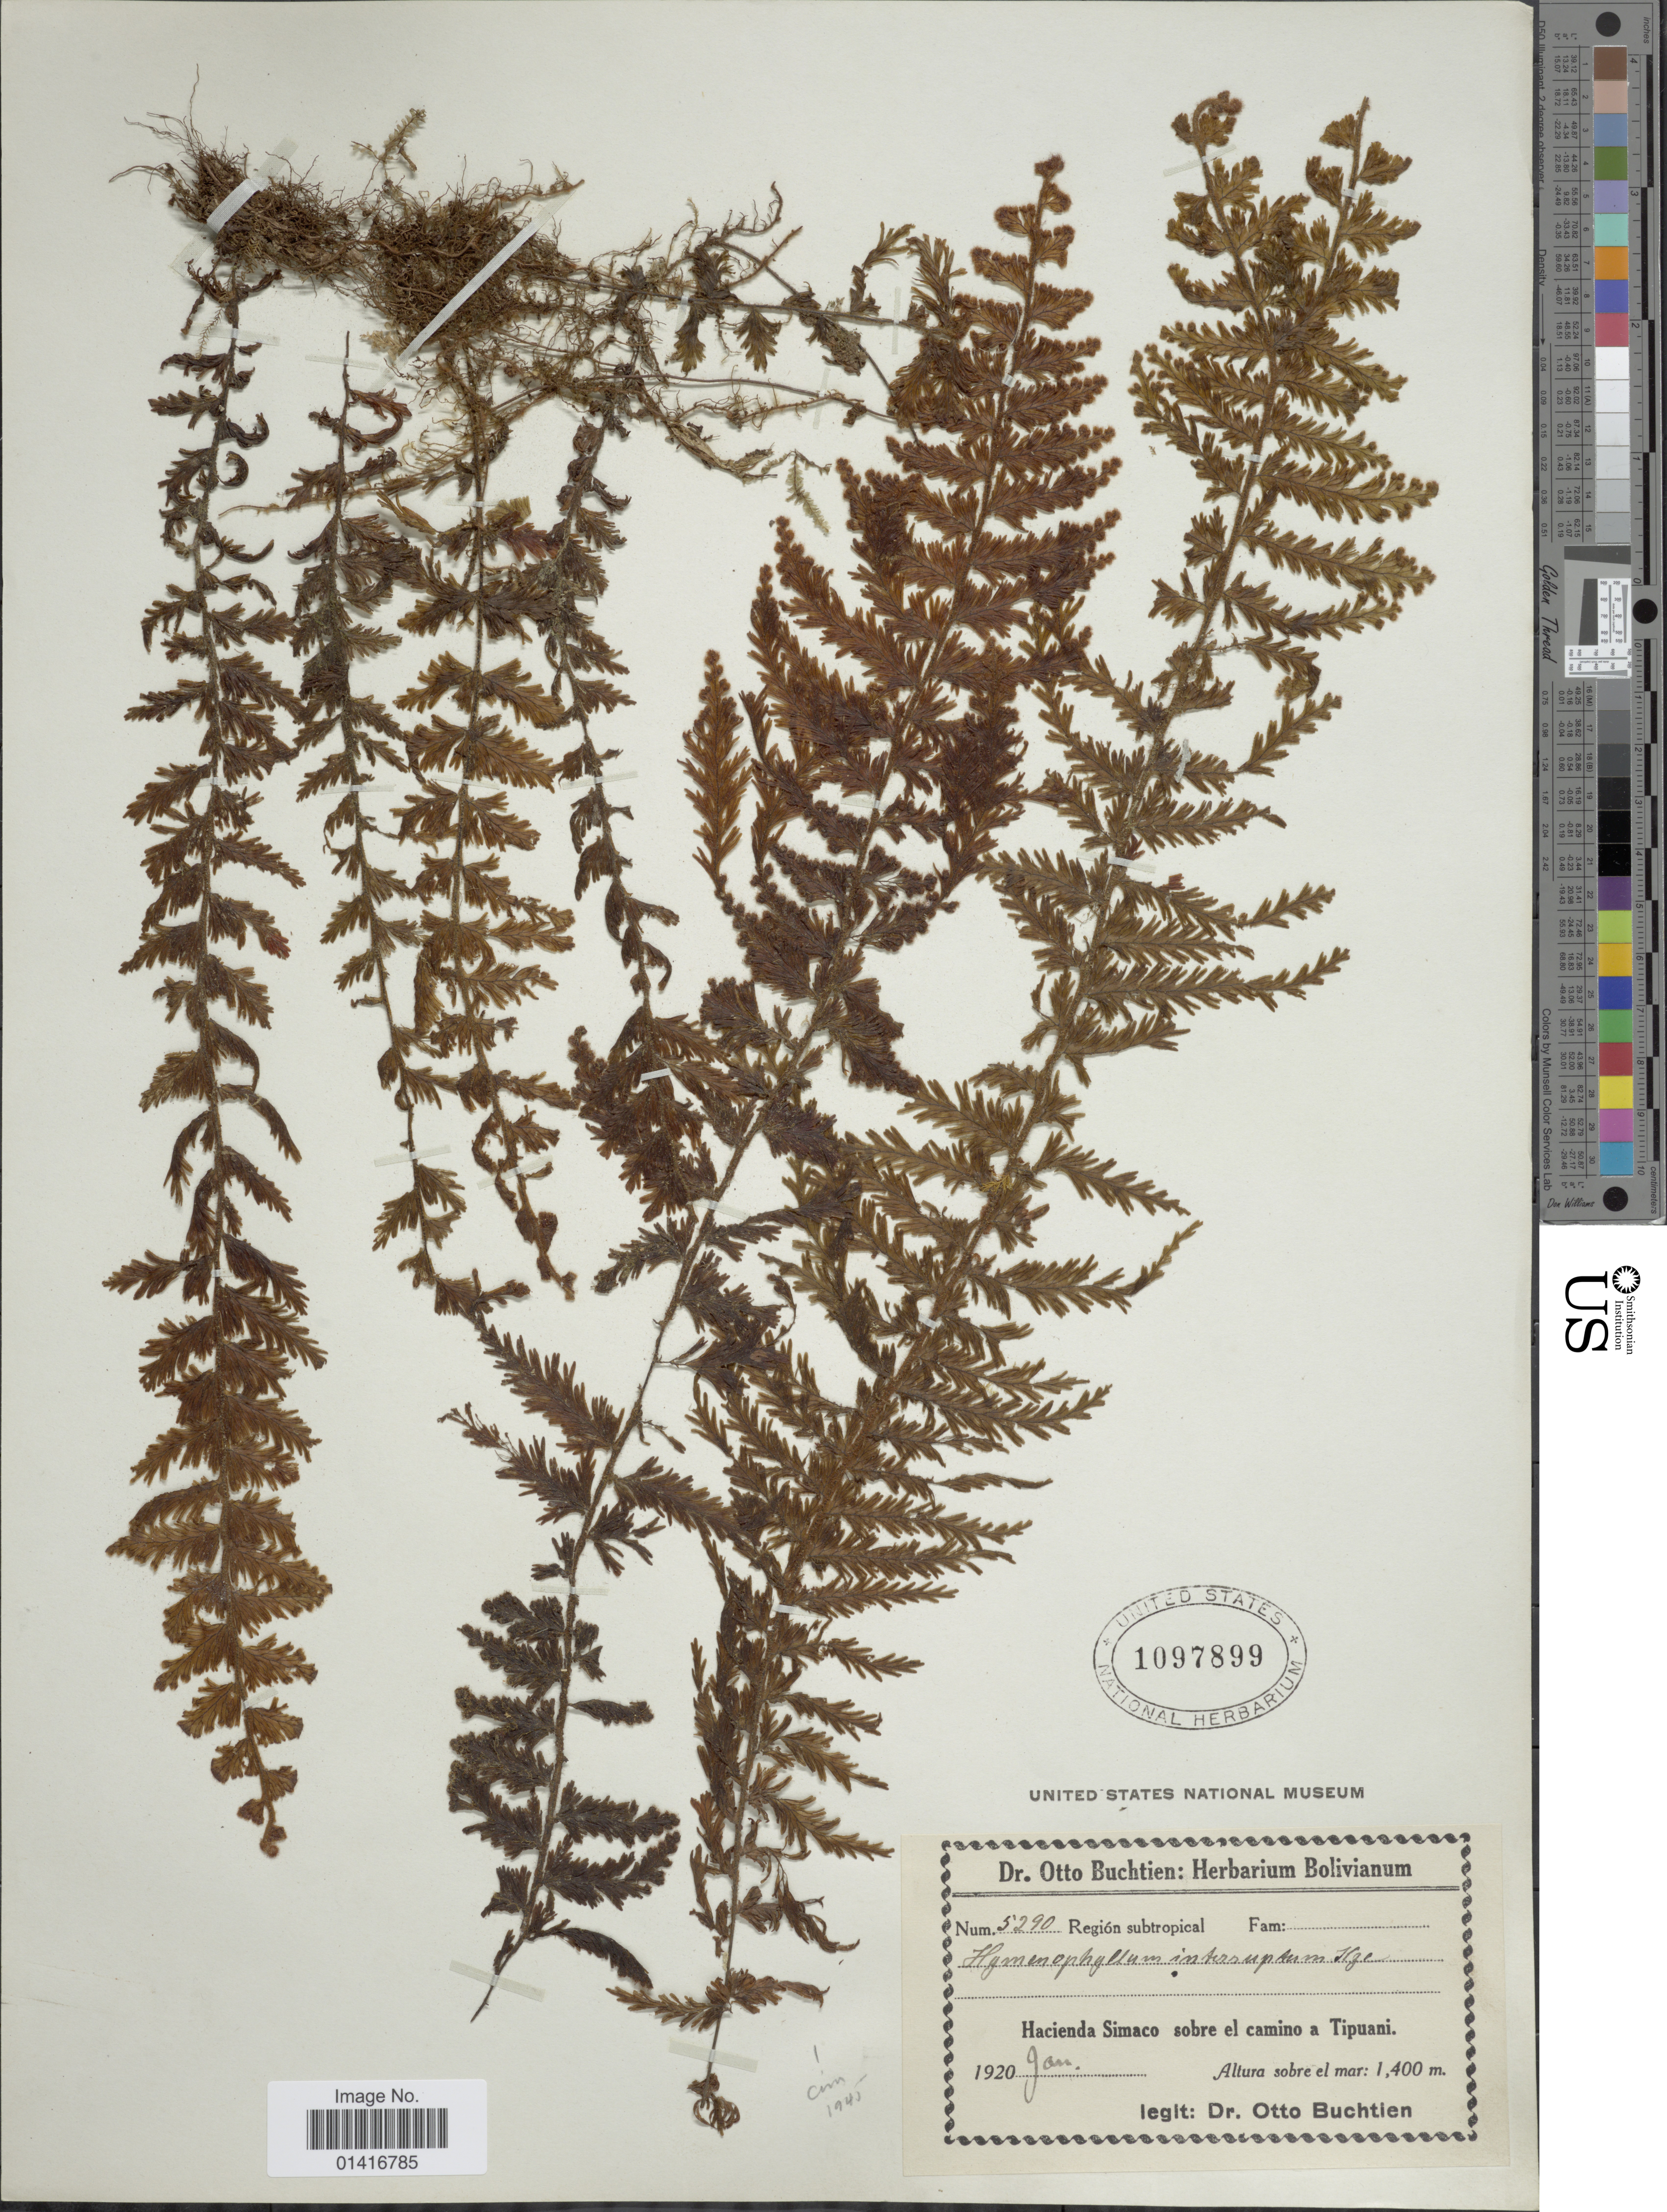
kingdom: Plantae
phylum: Tracheophyta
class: Polypodiopsida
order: Hymenophyllales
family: Hymenophyllaceae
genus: Hymenophyllum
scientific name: Hymenophyllum plumieri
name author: Hook. & Grev.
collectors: O. Buchtien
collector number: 5290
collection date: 1920-01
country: Bolivia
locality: Hacienda Simaco sobre el camino a Tipuani.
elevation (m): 1400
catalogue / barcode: US 1097899